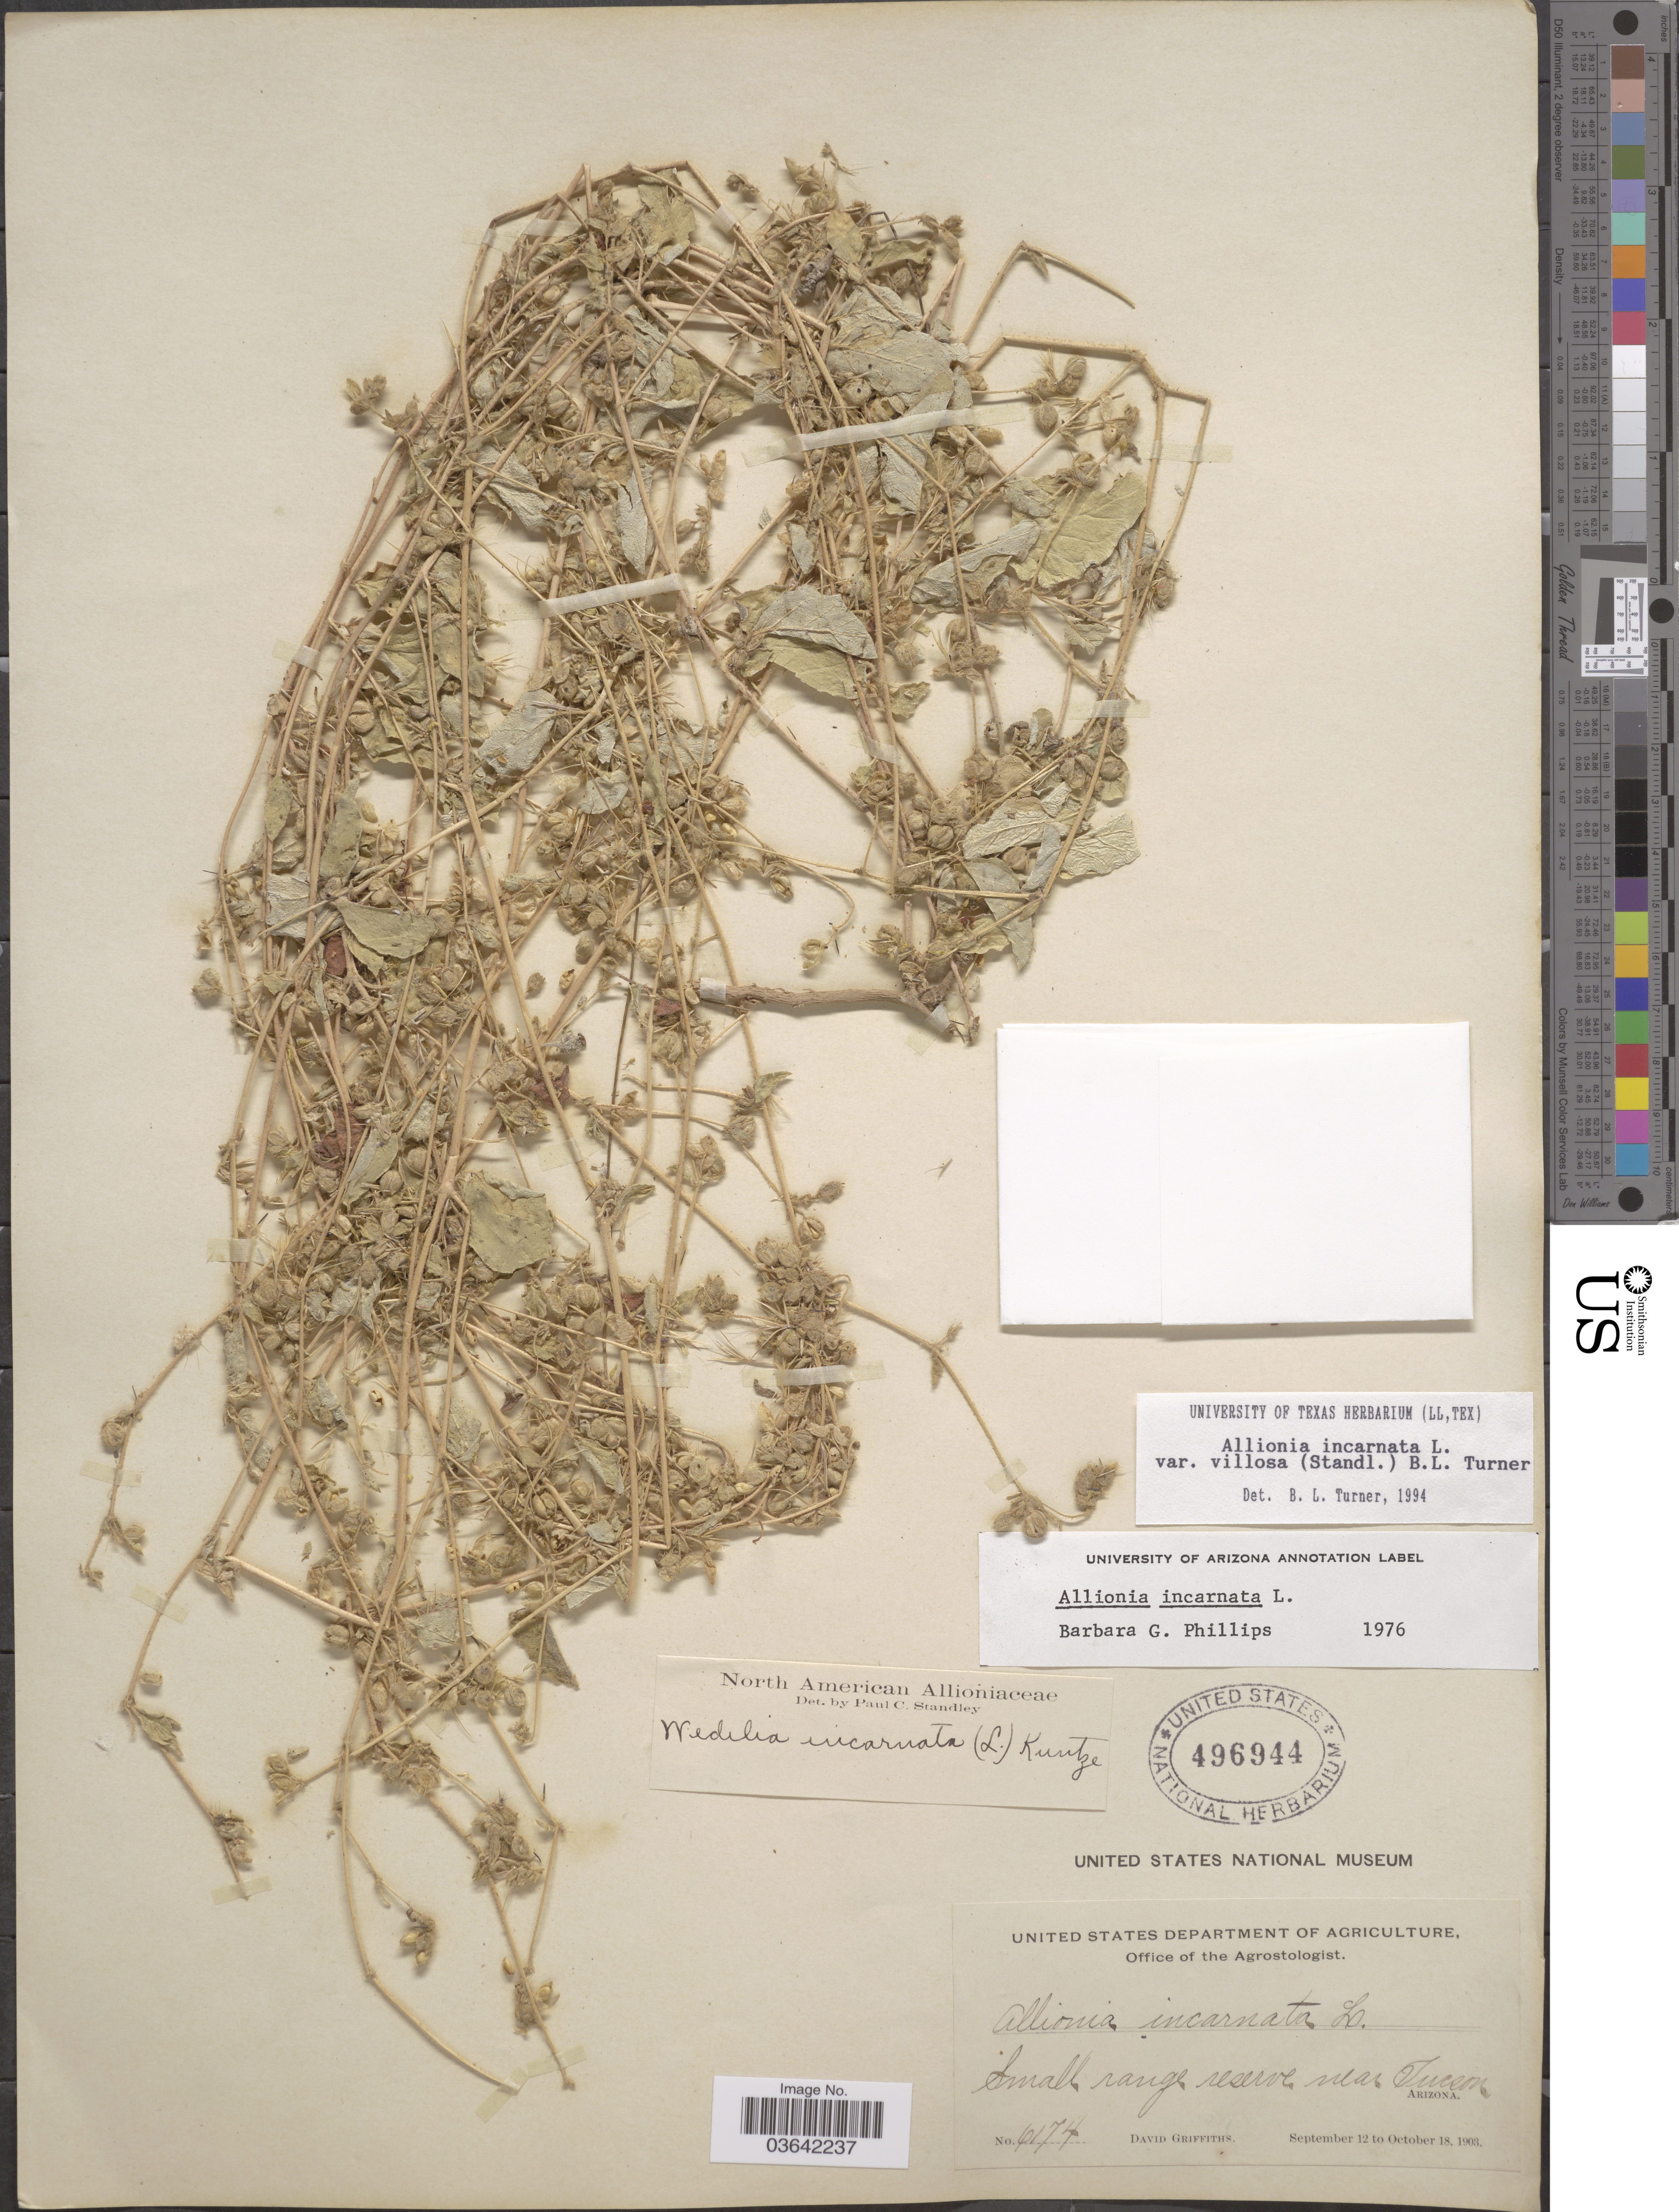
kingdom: Plantae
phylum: Tracheophyta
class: Magnoliopsida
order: Caryophyllales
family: Nyctaginaceae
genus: Allionia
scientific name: Allionia incarnata var. villosa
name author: (Standl.) B.L. Turner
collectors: D. Griffiths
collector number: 6174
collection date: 1903-09-12/1903-10-18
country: United States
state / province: Arizona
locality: Small range reserve near Tucson.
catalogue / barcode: US 496944